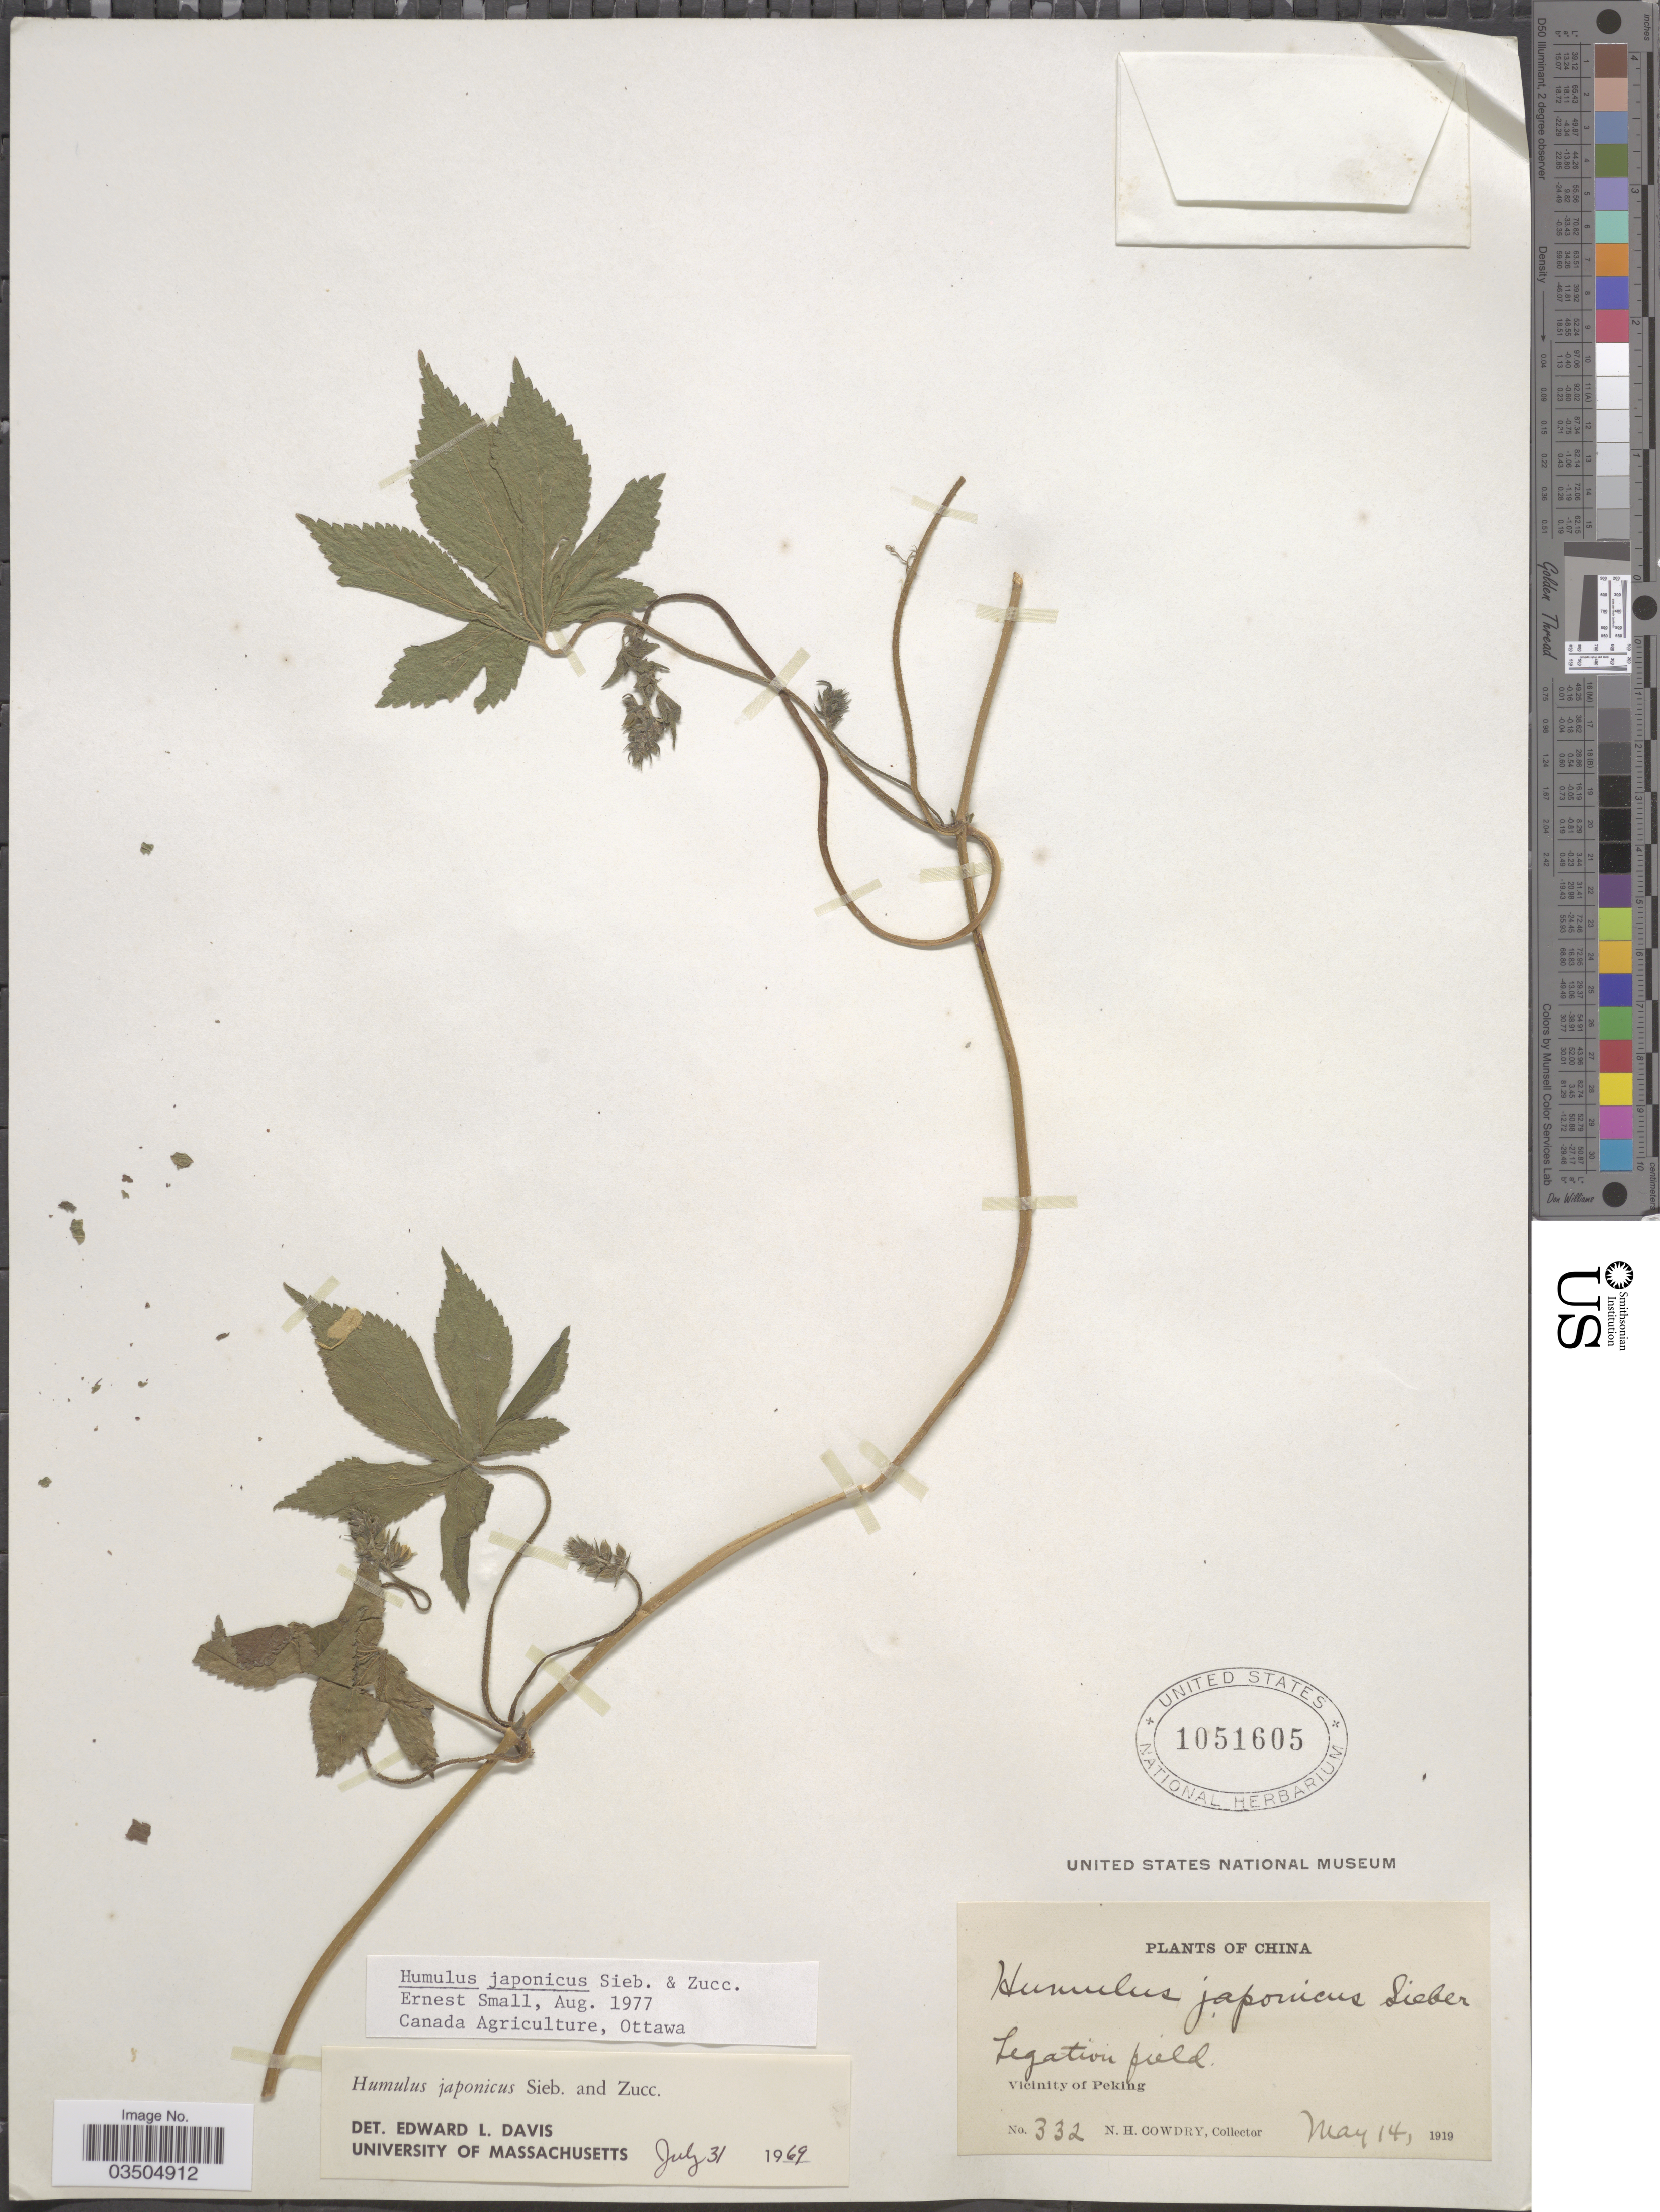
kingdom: Plantae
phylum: Tracheophyta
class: Magnoliopsida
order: Rosales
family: Cannabaceae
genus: Humulus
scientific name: Humulus japonicus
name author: Siebold & Zucc.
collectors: N. H. Cowdry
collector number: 332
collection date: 1919-05-14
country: China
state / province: Beijing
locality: Legation field. Vicinity of Peking.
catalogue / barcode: US 1051605